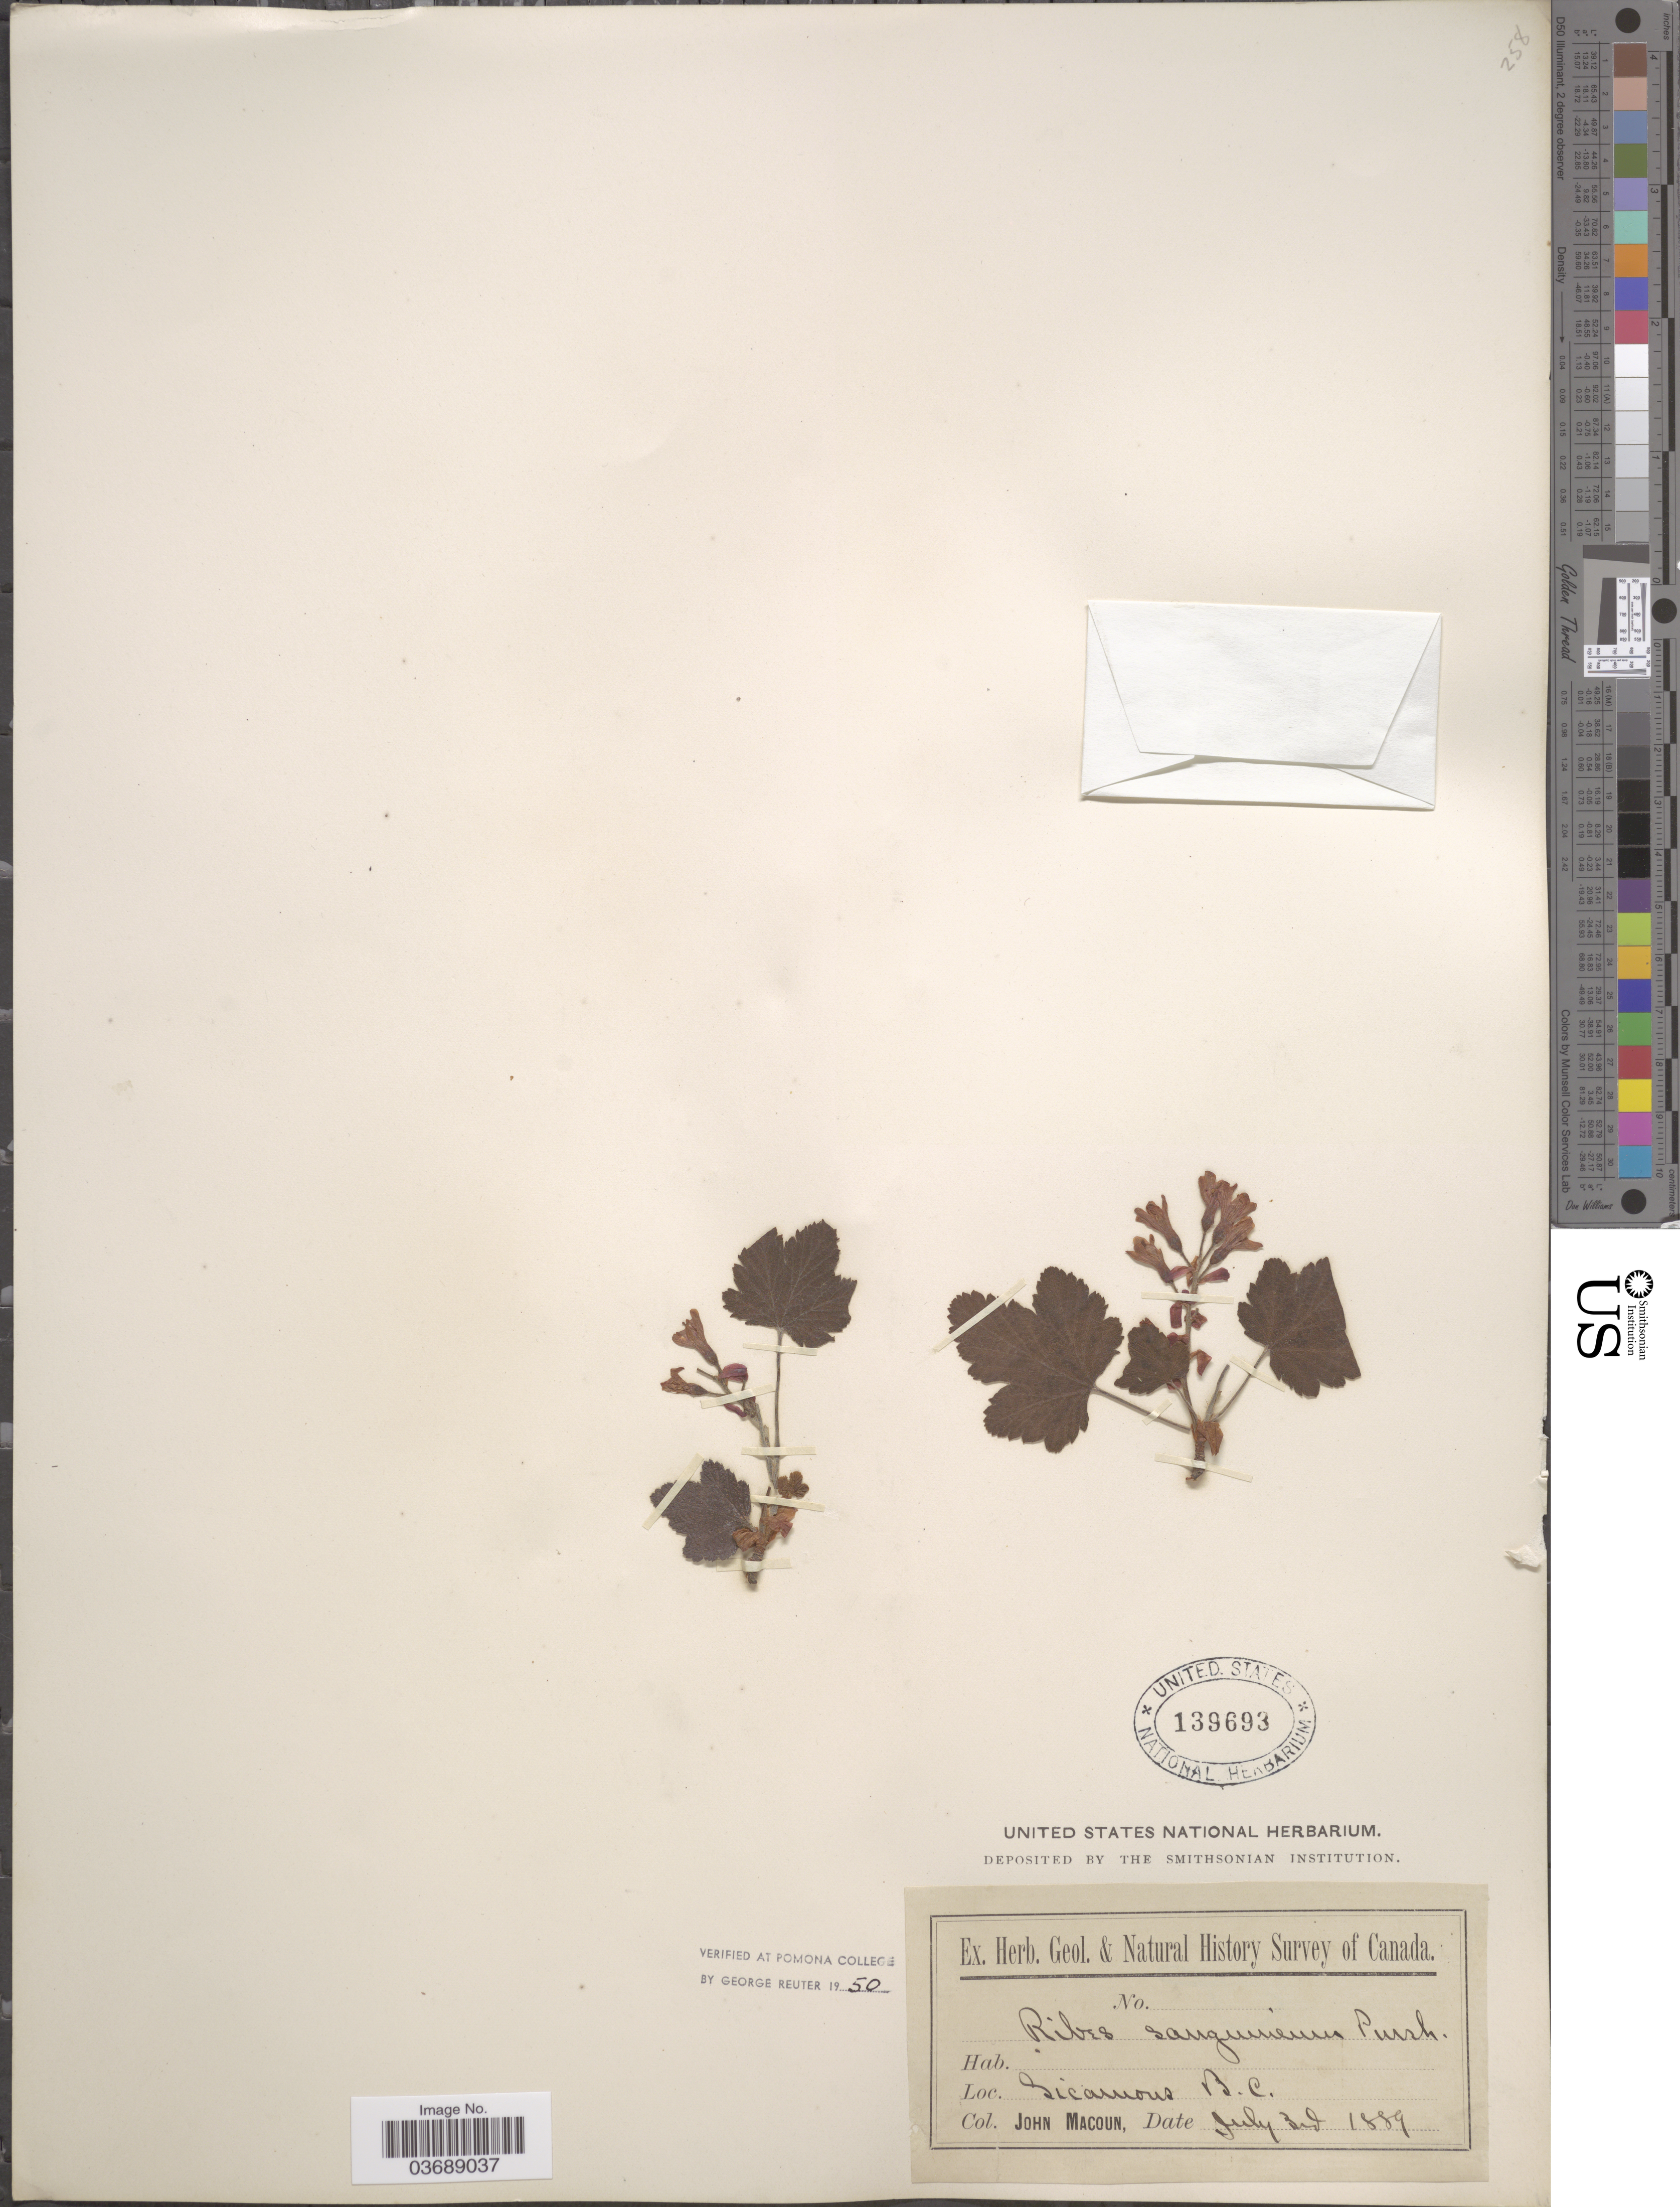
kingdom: Plantae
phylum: Tracheophyta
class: Magnoliopsida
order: Saxifragales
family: Grossulariaceae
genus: Ribes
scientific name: Ribes sanguineum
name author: Pursh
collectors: J. Macoun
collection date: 1889-07-03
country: Canada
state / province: British Columbia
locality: Sicamons.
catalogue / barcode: US 139693